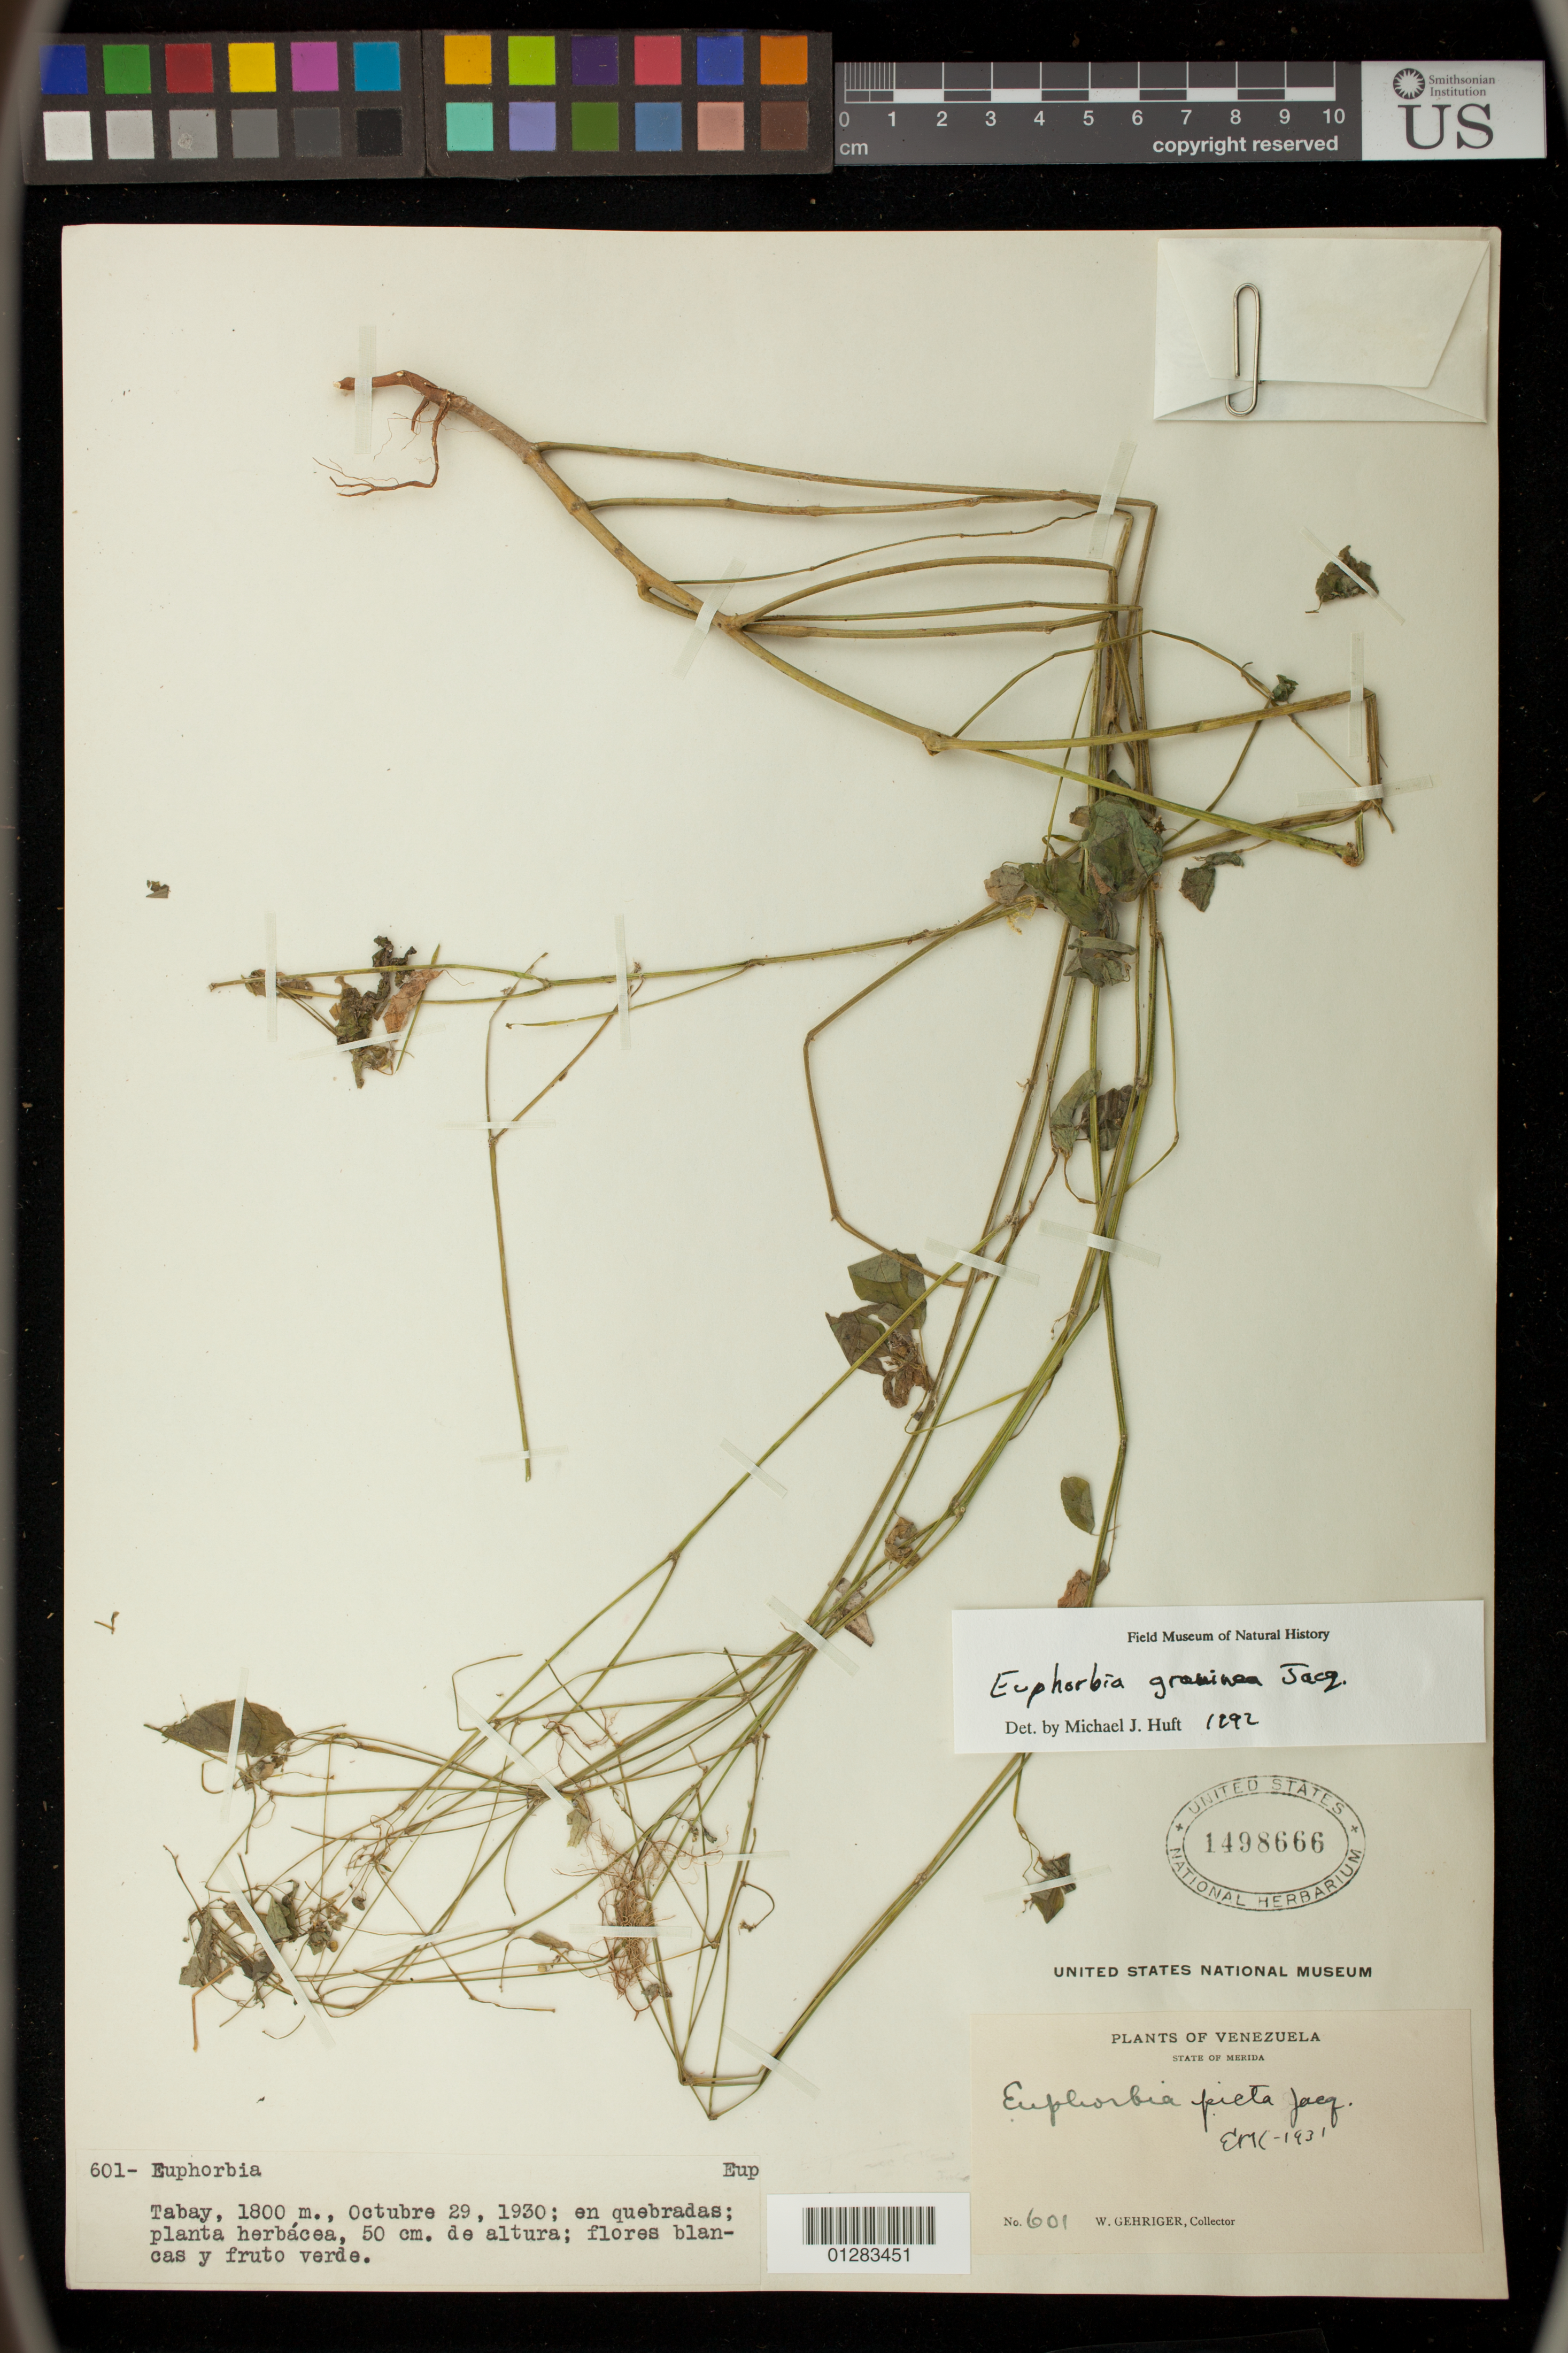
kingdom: Plantae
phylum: Tracheophyta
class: Magnoliopsida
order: Malpighiales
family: Euphorbiaceae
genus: Euphorbia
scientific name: Euphorbia graminea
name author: Jacq.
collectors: W. Gehriger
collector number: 601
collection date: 1930-10-29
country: Venezuela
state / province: Mérida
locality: Tabay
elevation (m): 1800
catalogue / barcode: US 1498666